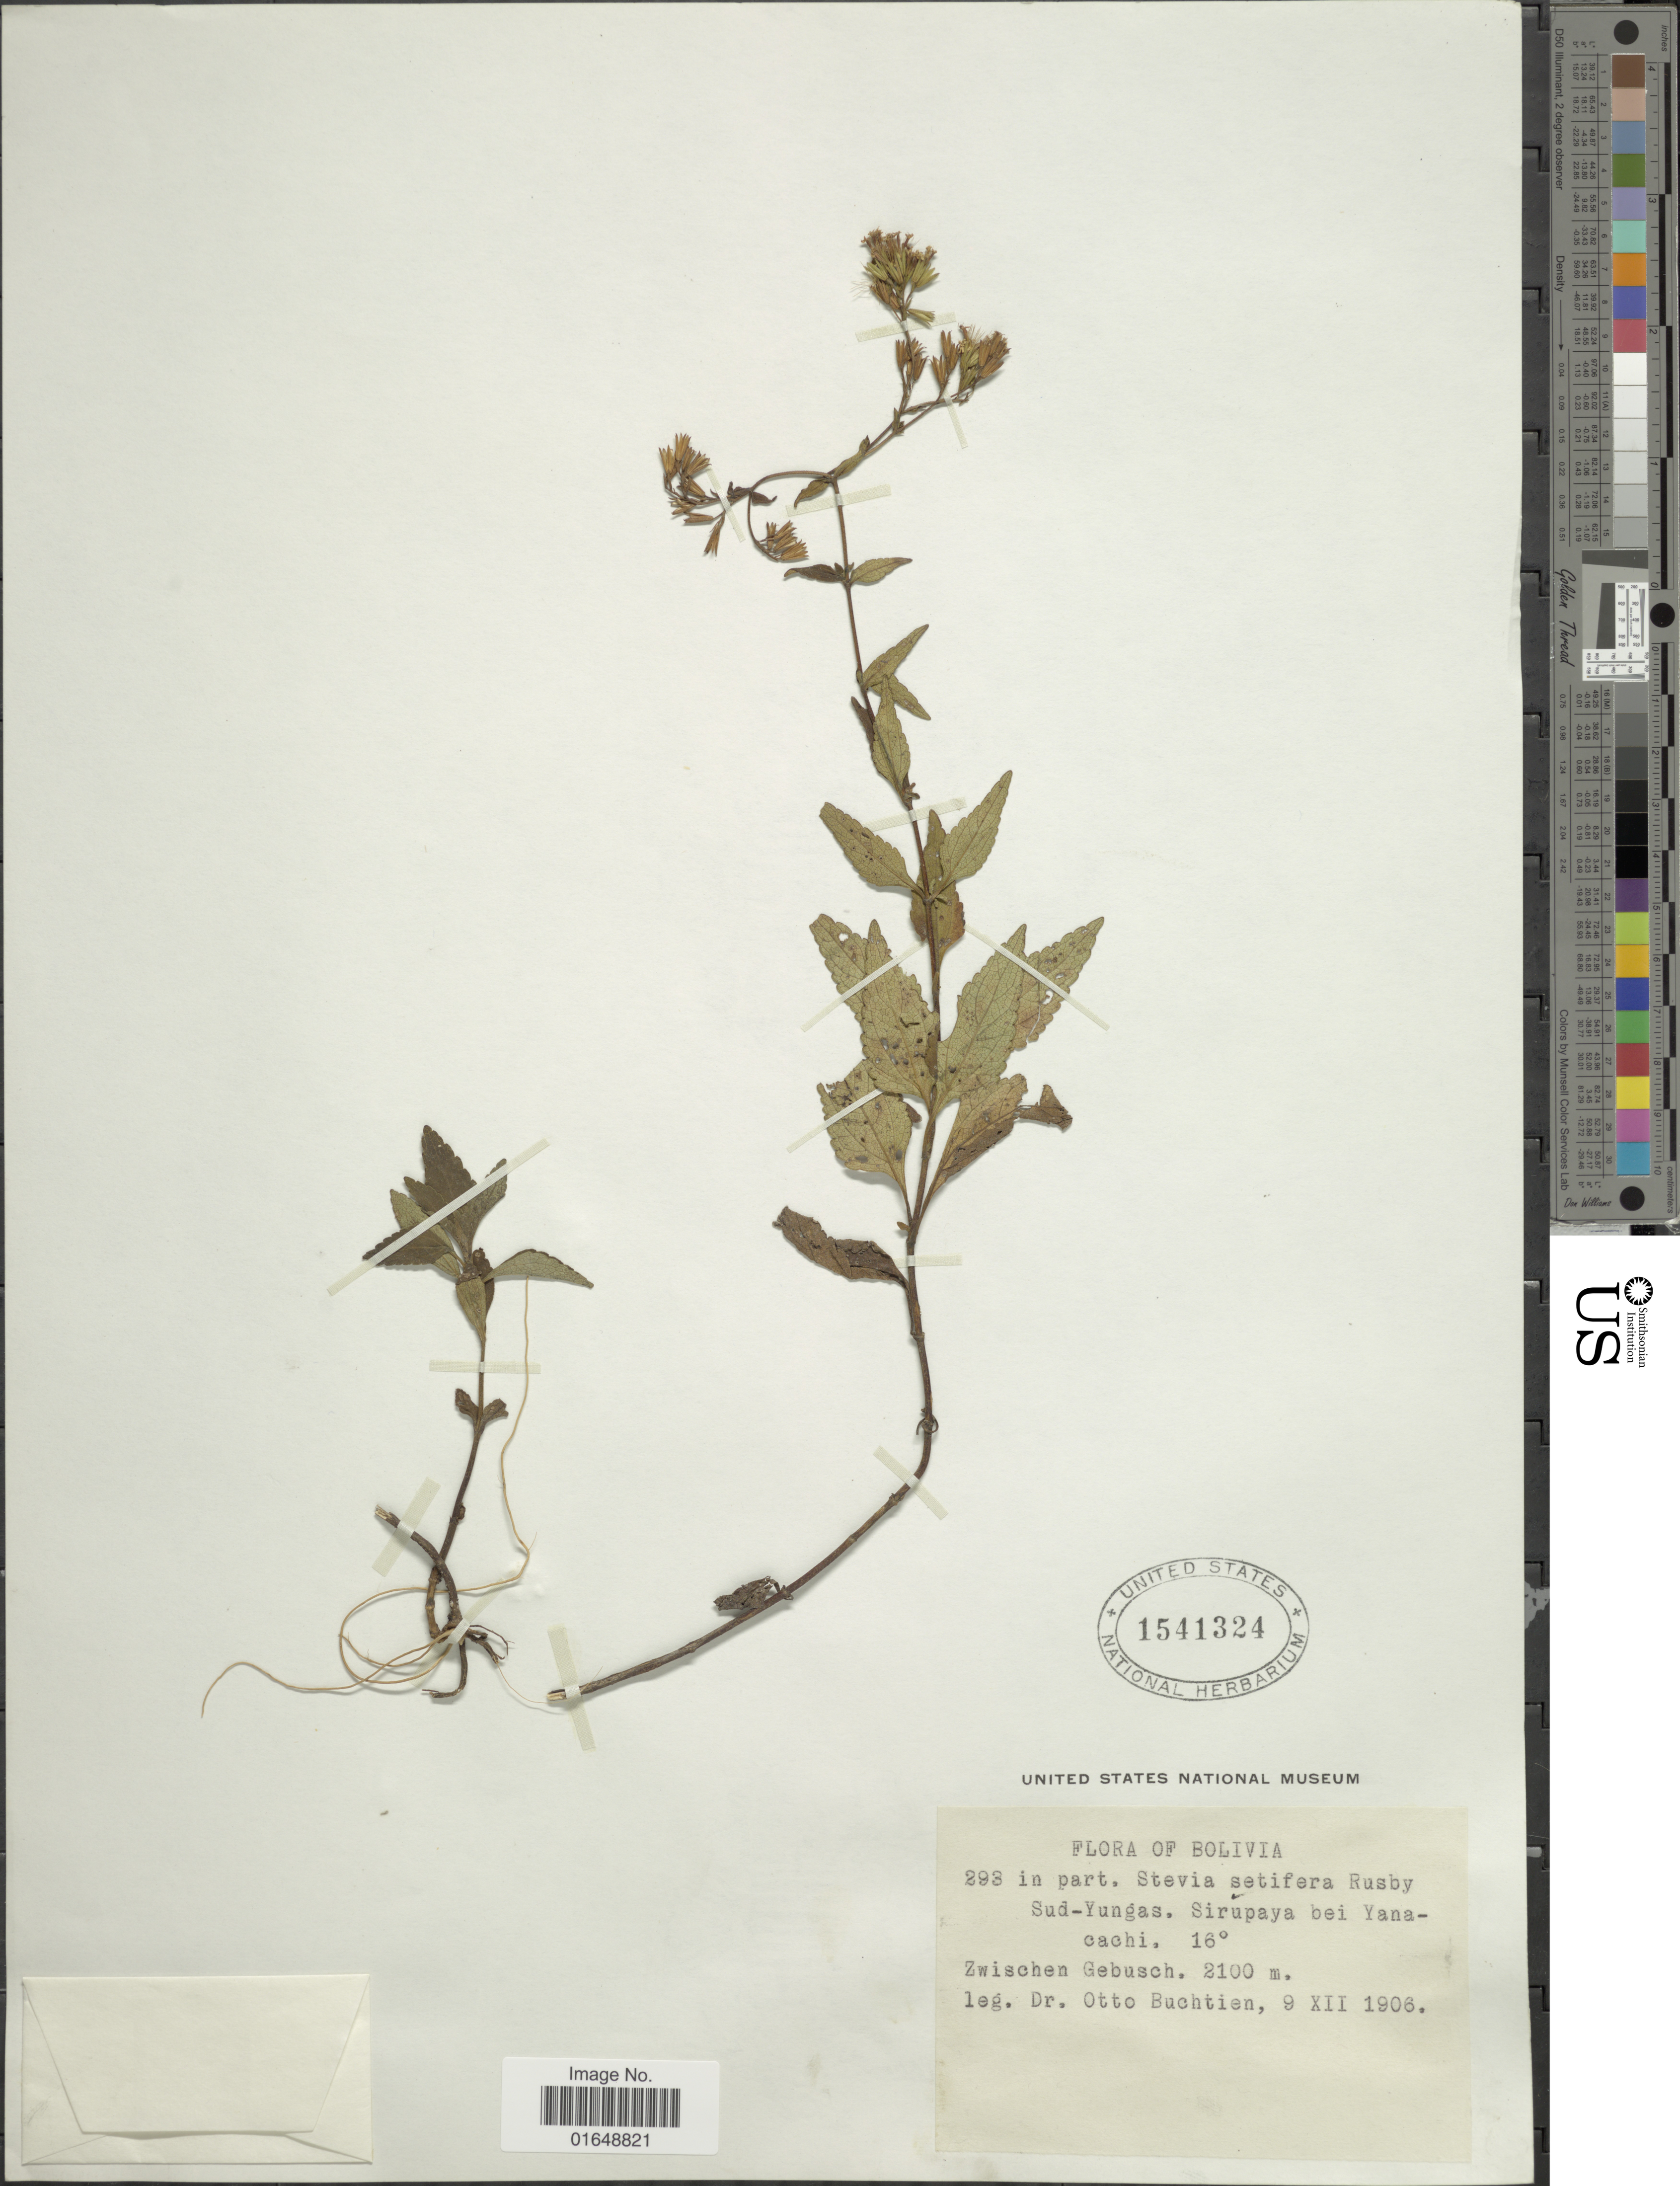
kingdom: Plantae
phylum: Tracheophyta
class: Magnoliopsida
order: Asterales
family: Asteraceae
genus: Stevia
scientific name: Stevia setifera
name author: Rusby ex B.L. Rob.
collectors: O. Buchtien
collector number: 293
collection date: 1906-12-09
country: Bolivia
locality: Sud-Yungas, Sirupaya bei Yanacachi. Zwischen Gebusch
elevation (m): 2100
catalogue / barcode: US 1541324